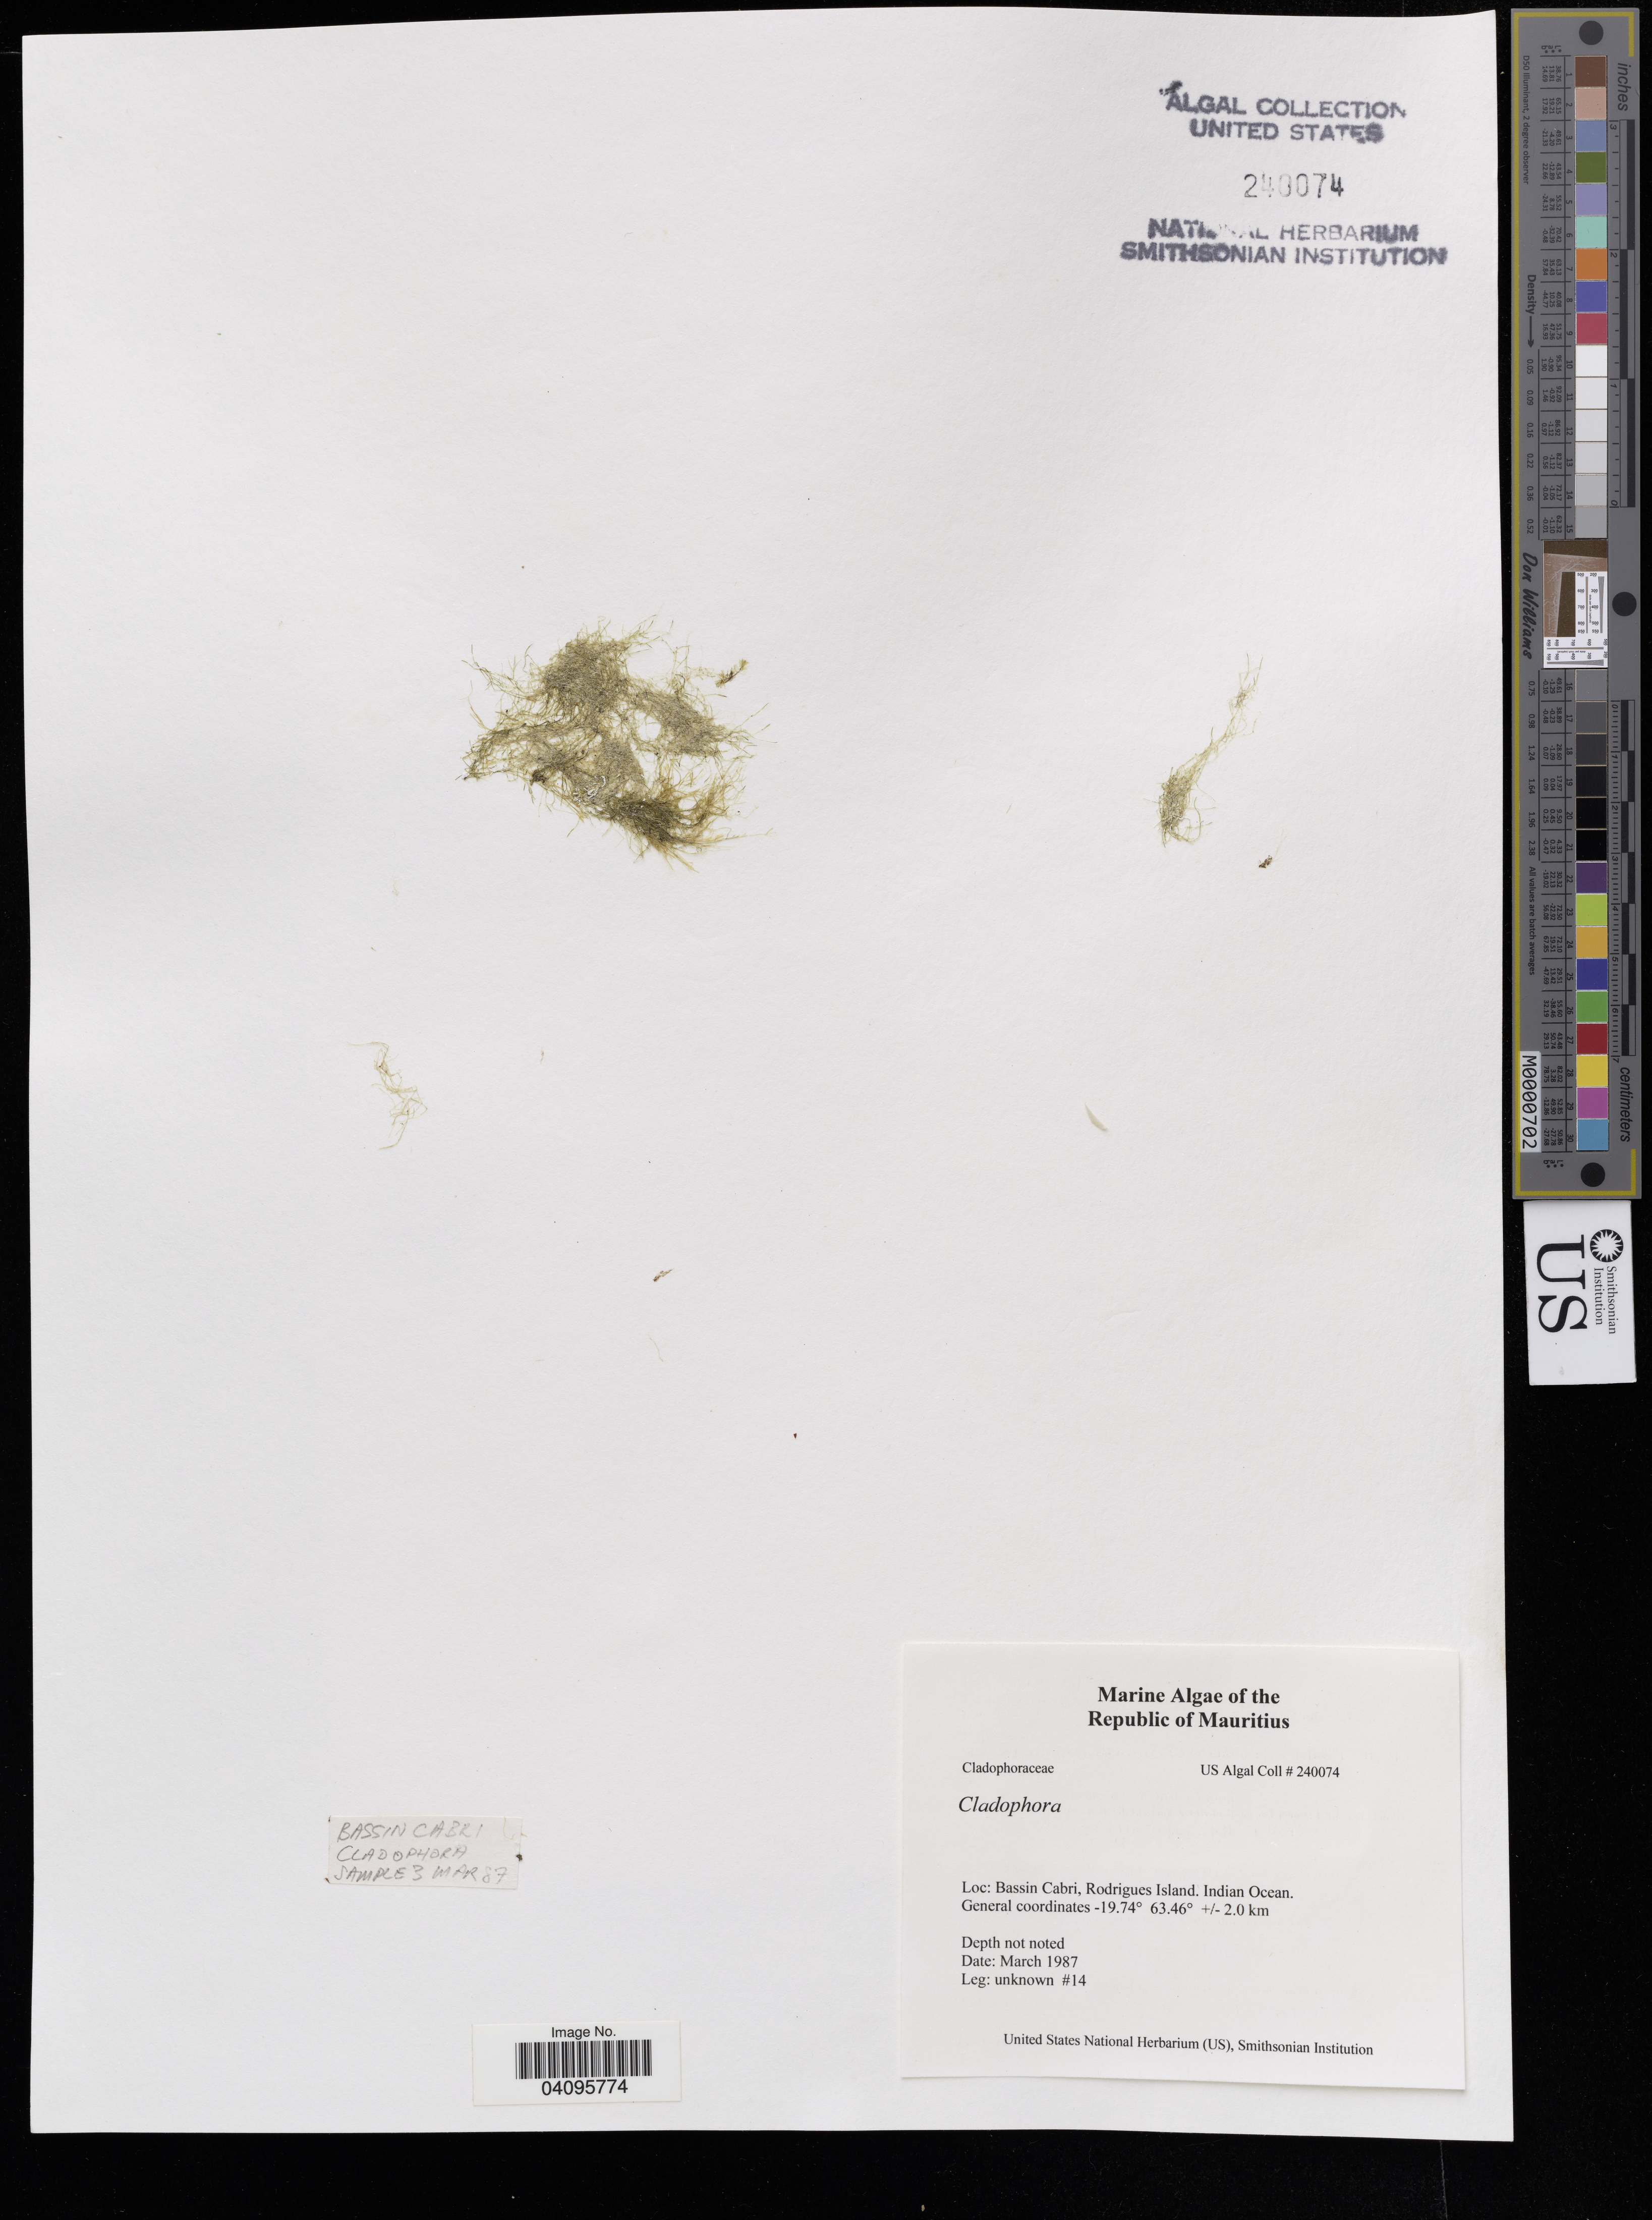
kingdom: Plantae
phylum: Chlorophyta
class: Ulvophyceae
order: Cladophorales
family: Cladophoraceae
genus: Cladophora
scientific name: Cladophora sp.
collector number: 14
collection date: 1987-03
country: Mauritius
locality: Basson Cabri, Rodrigues Island. Indian Ocean. +/- 2.0 km.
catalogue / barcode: US 240074